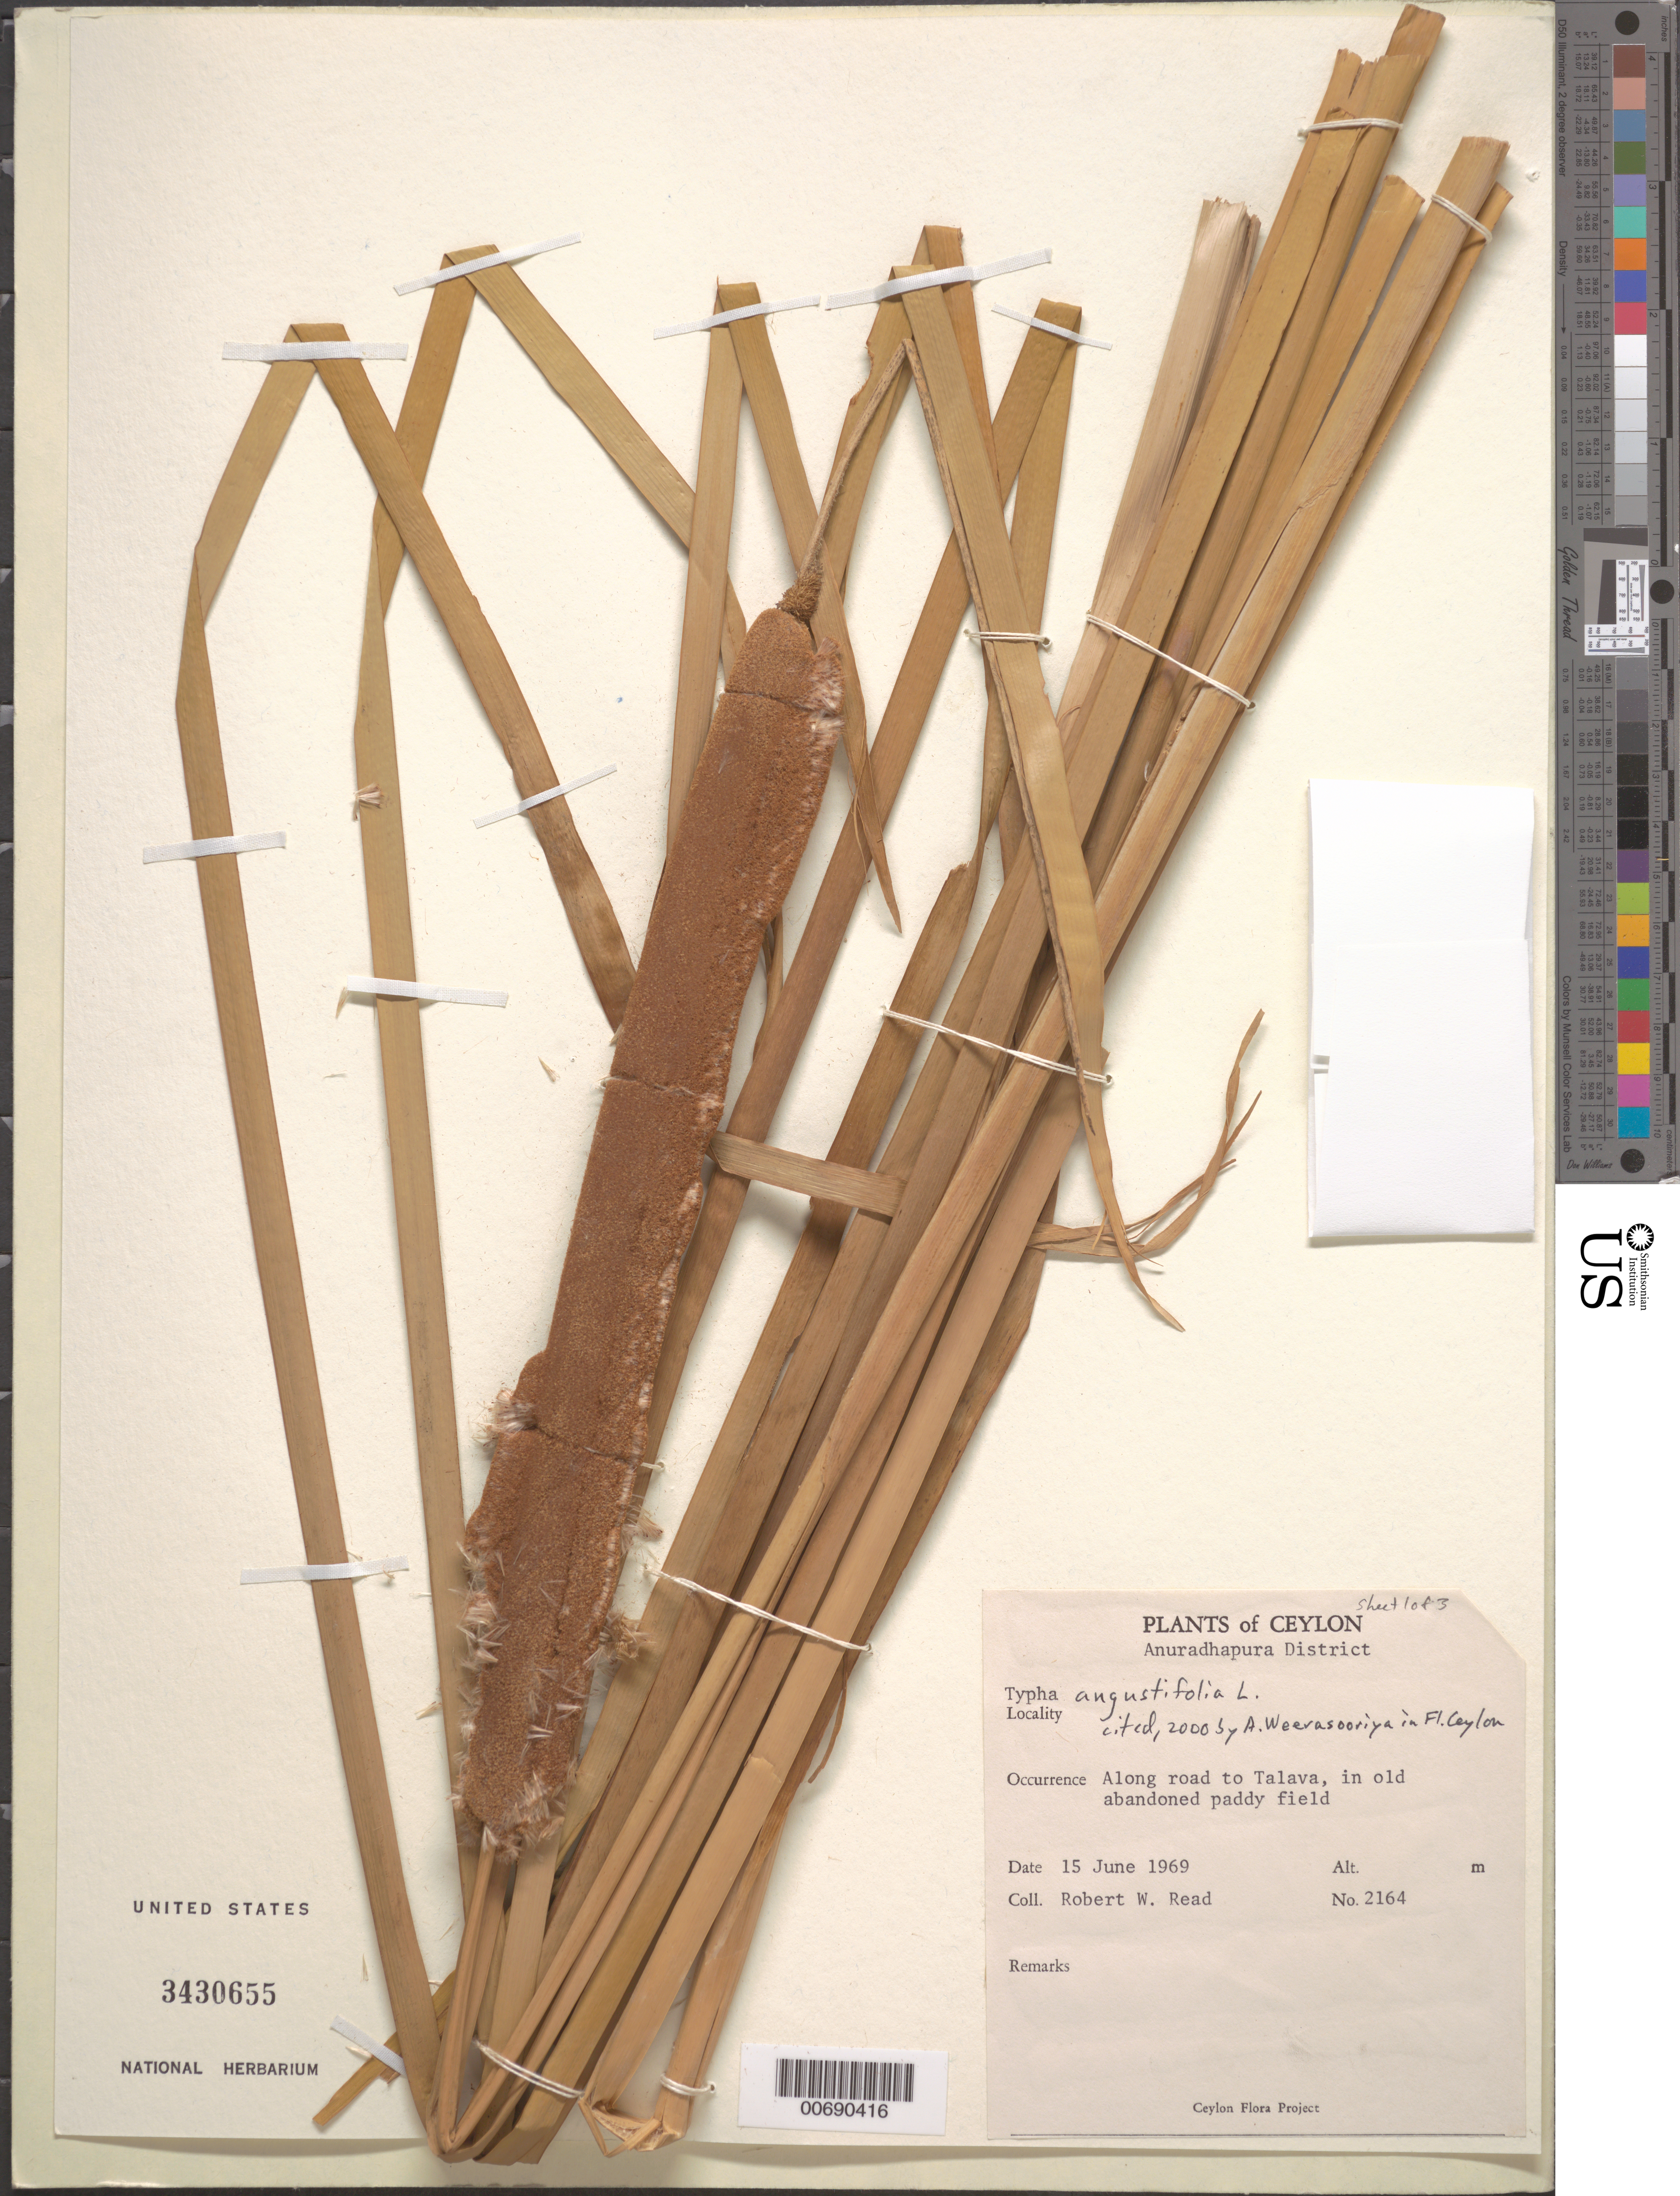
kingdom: Plantae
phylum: Tracheophyta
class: Liliopsida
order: Poales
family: Typhaceae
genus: Typha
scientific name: Typha angustifolia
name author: L.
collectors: R. W. Read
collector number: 2164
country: Sri Lanka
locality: Anuradhapura Dist., Talava.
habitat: Abandoned paddy field.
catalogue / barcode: US 3430655